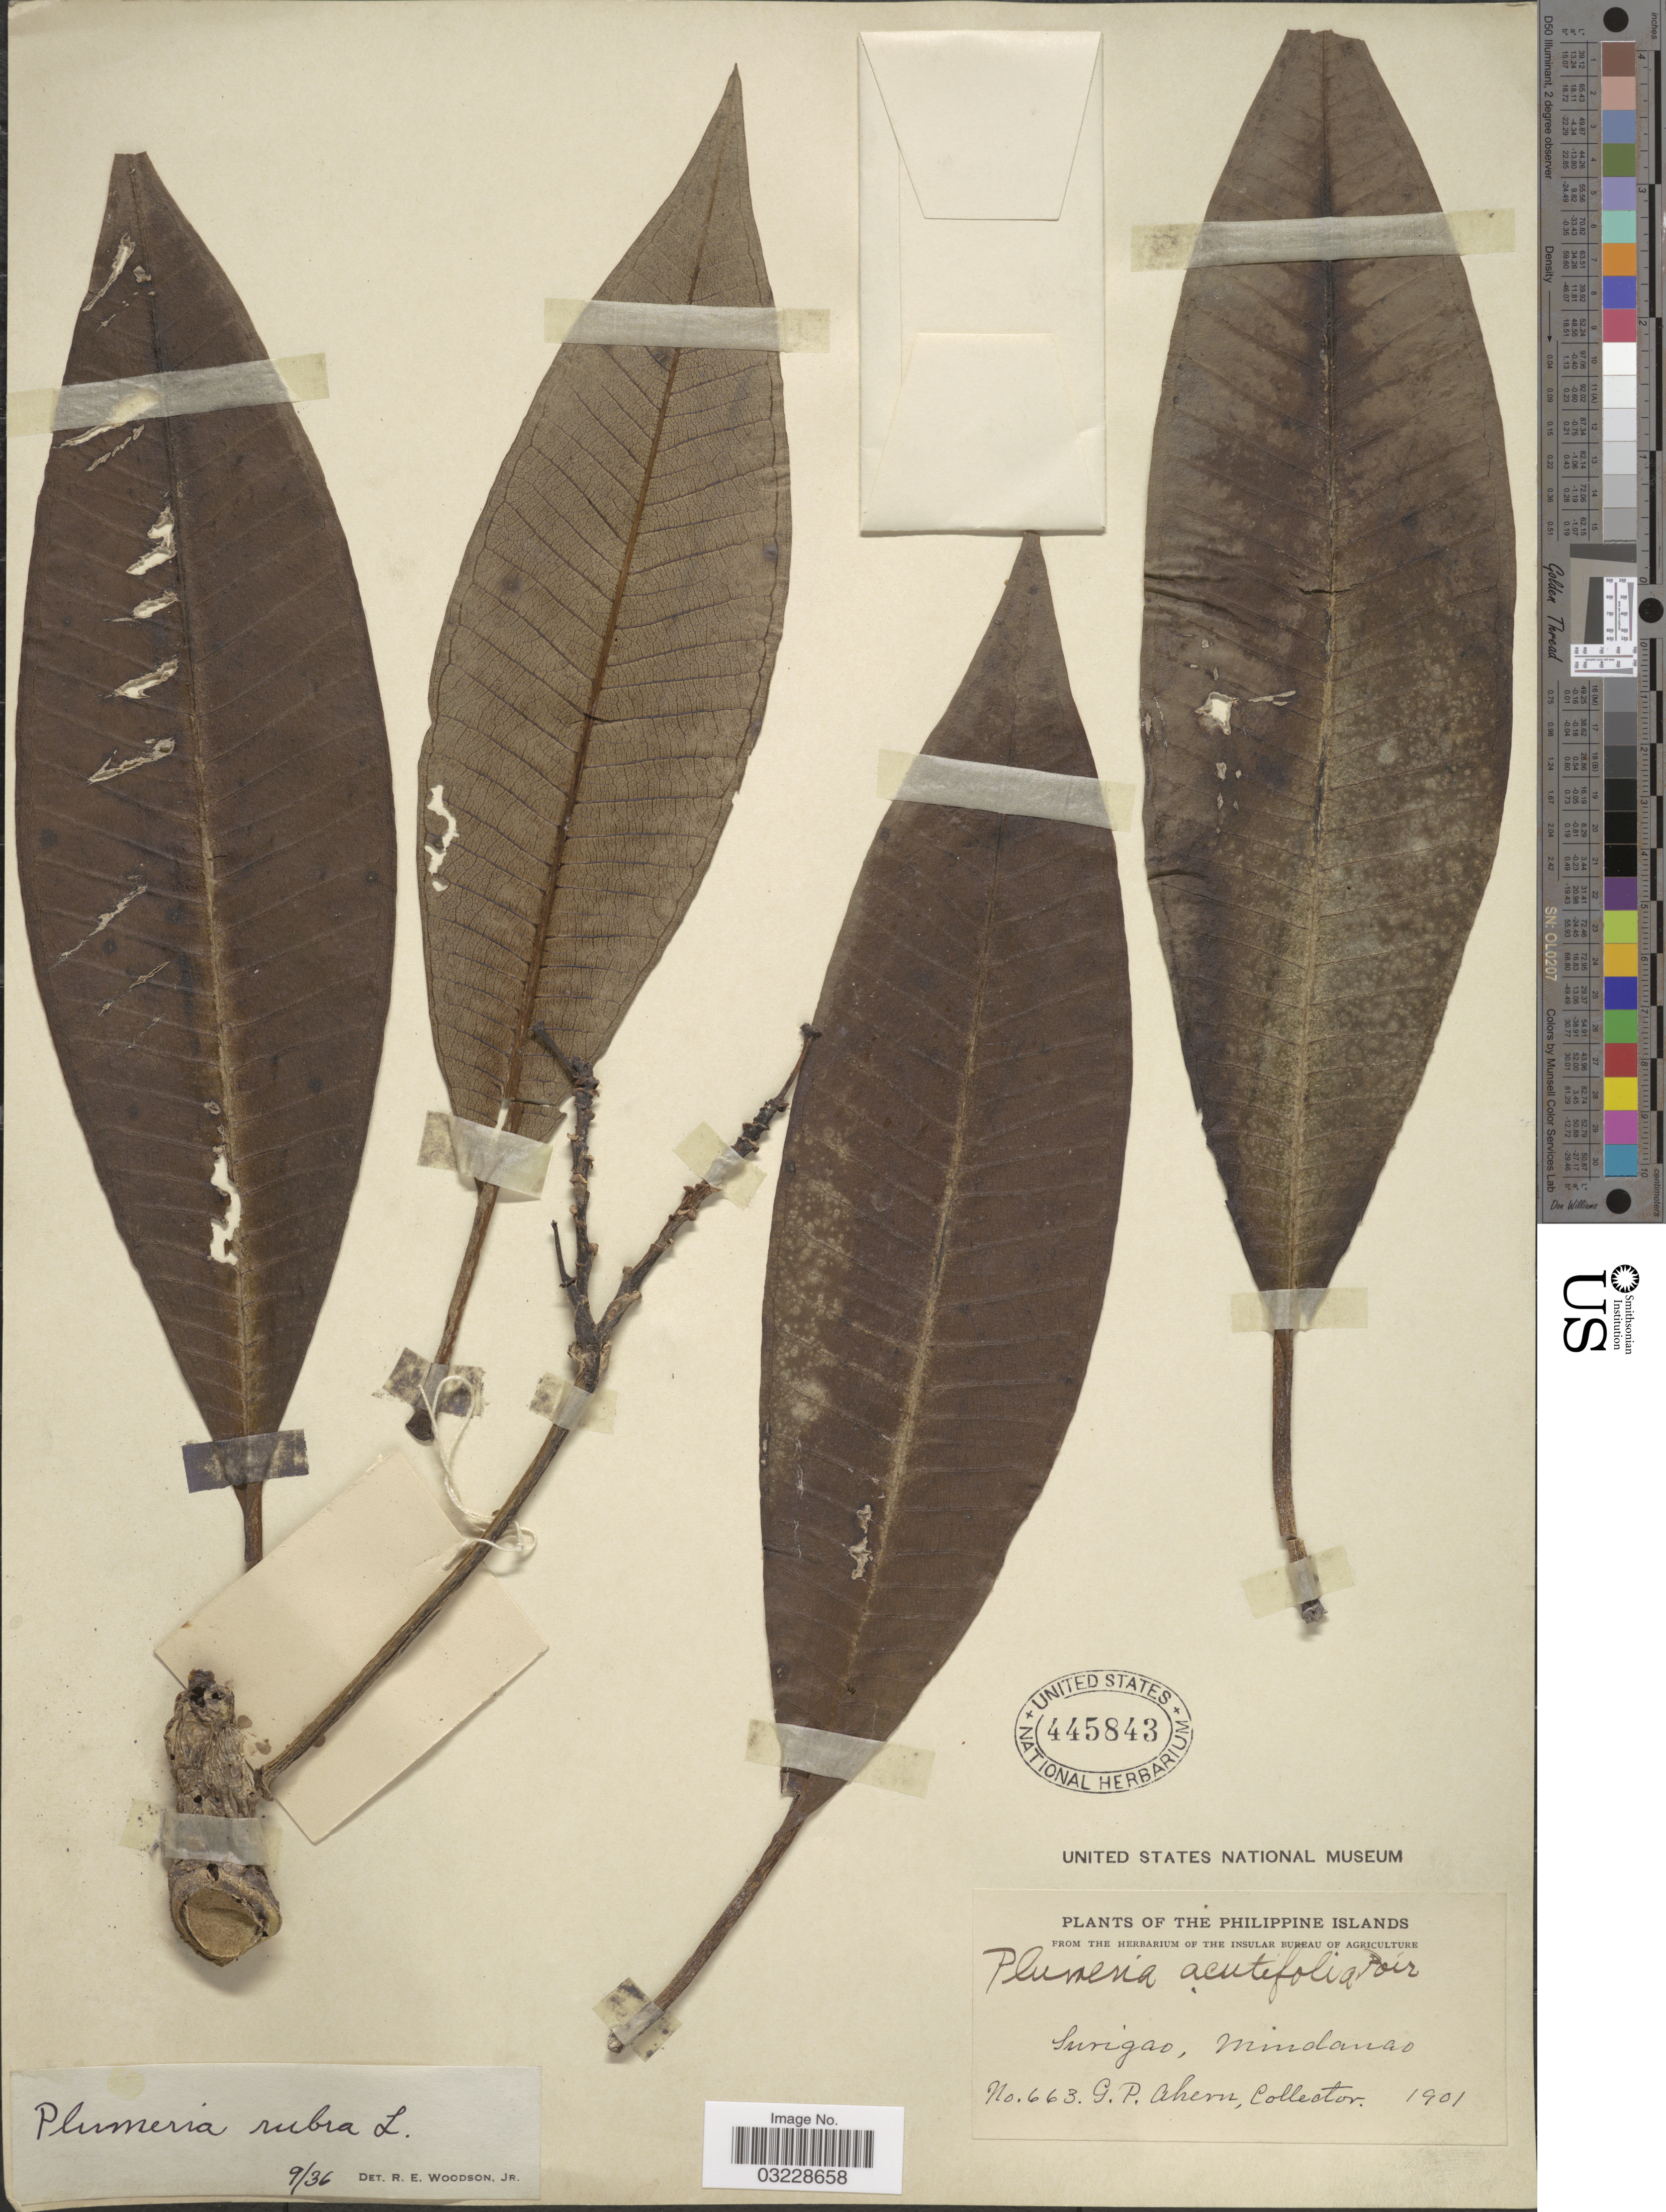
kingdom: Plantae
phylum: Tracheophyta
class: Magnoliopsida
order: Gentianales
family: Apocynaceae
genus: Plumeria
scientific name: Plumeria rubra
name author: L.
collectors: G. Ahern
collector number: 663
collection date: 1901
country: Philippines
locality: Surigao, Mindanao.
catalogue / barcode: US 448543